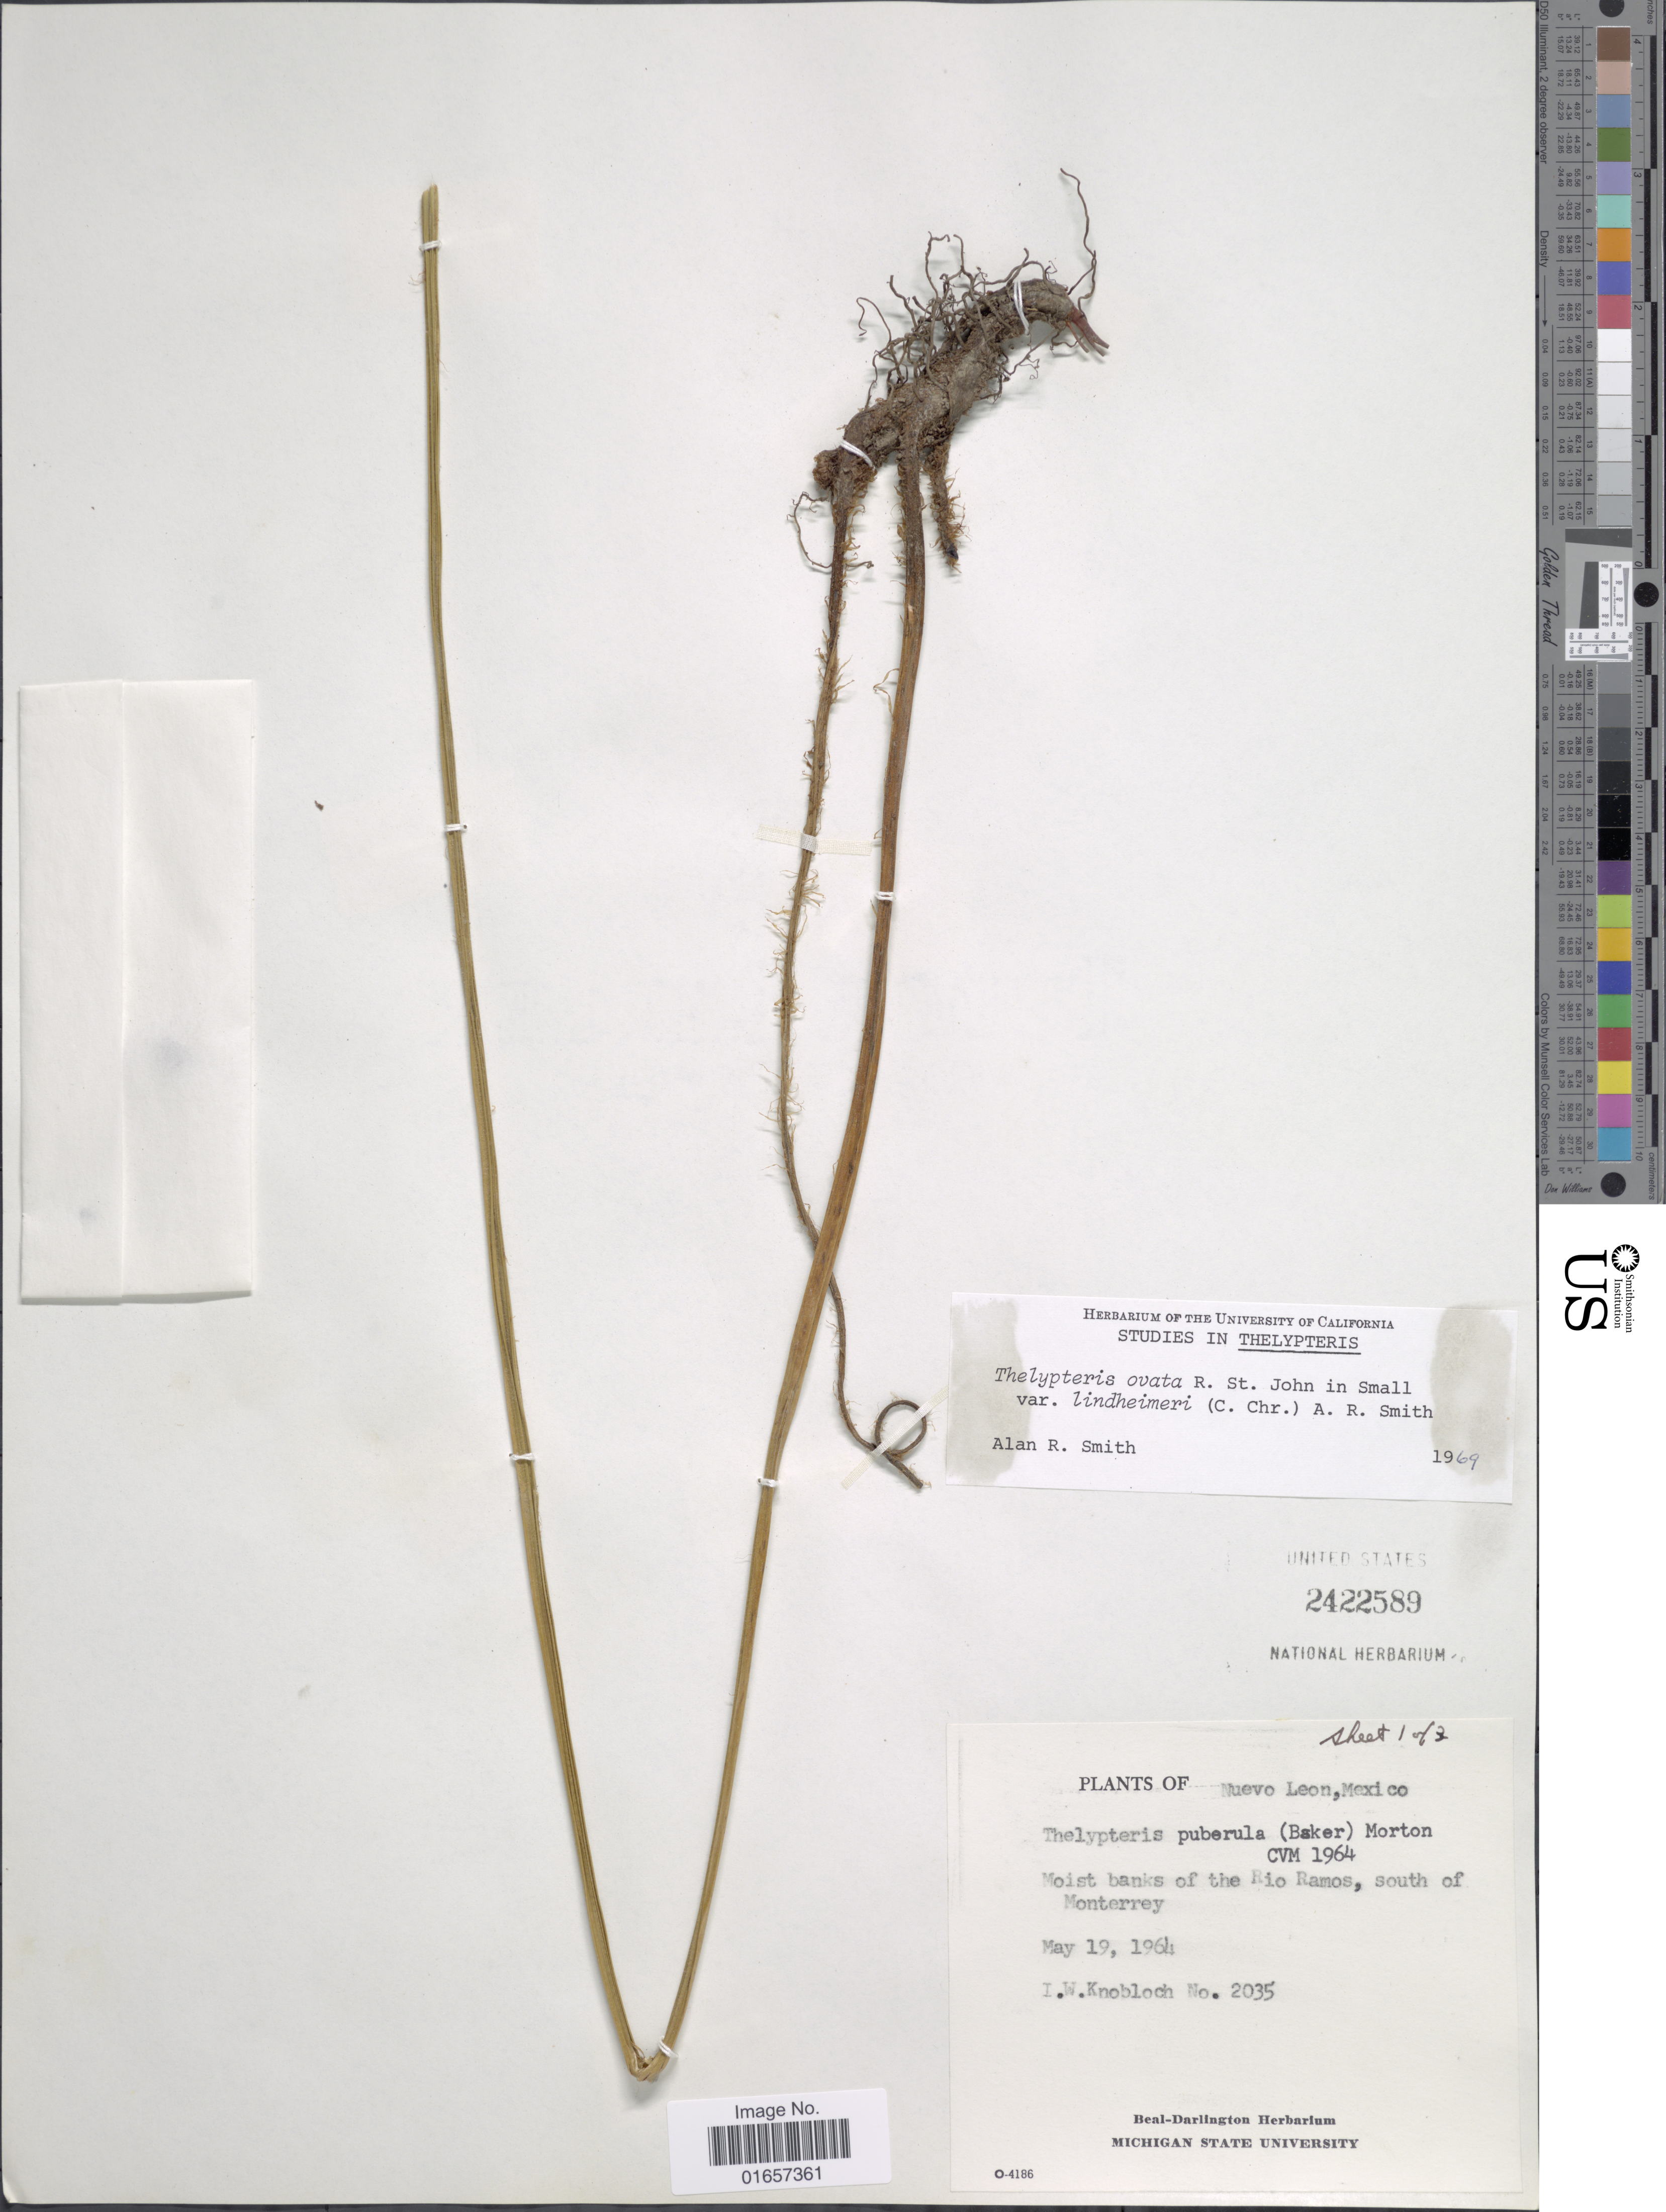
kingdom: Plantae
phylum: Tracheophyta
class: Polypodiopsida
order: Polypodiales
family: Thelypteridaceae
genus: Christella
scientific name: Christella ovata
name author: (R.P. St. John) Á. Löve & D. Löve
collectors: I. W. Knobloch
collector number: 2035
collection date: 1964-05-19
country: Mexico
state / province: Nuevo León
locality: Mexico, Nuevo León, moist banks of the Rio Ramos, south of Monterrey.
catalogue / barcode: US 2422589